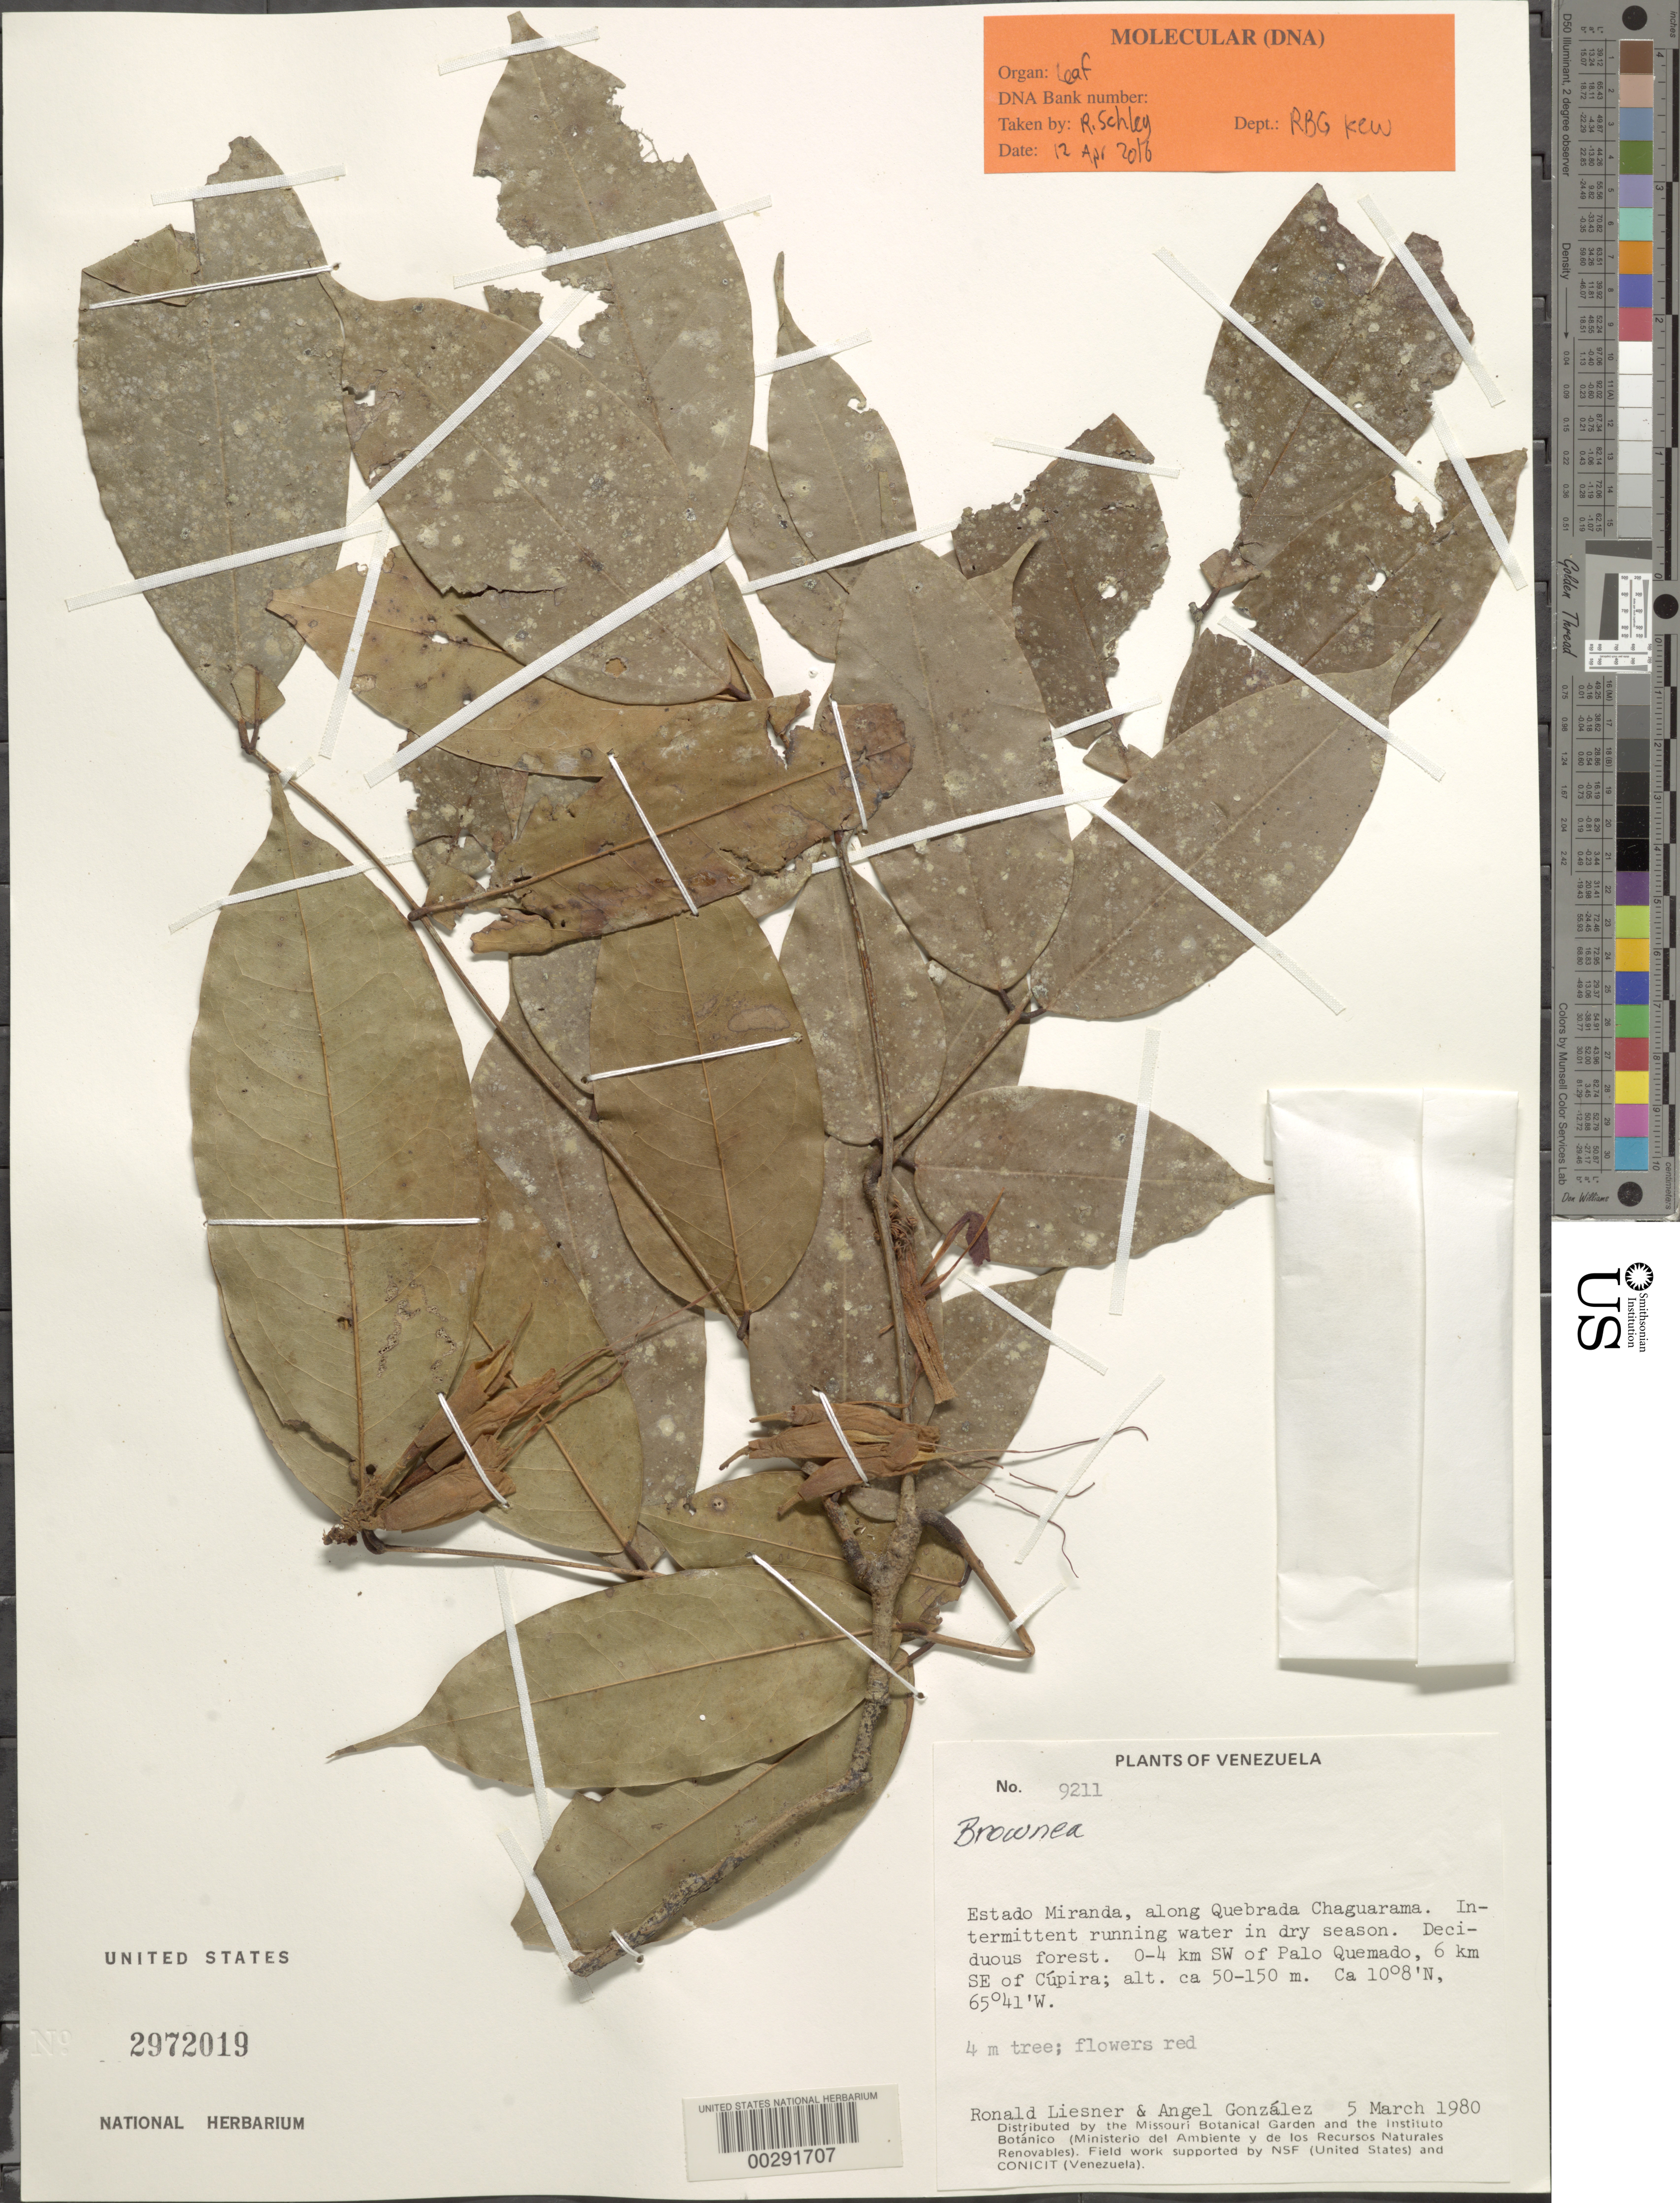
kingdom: Plantae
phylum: Tracheophyta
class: Magnoliopsida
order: Fabales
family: Fabaceae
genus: Brownea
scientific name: Brownea sp.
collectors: R. L. Liesner & A. C. González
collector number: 9211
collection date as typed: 05 Mar 1980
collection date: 1980-03-05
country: Venezuela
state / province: Miranda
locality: Along quebrada chaguarama; 0-4 km sw of palo quemado, 6 km se of cupira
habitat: Intermittent running water in dry season; deciduous forest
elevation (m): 50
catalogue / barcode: US 2972019